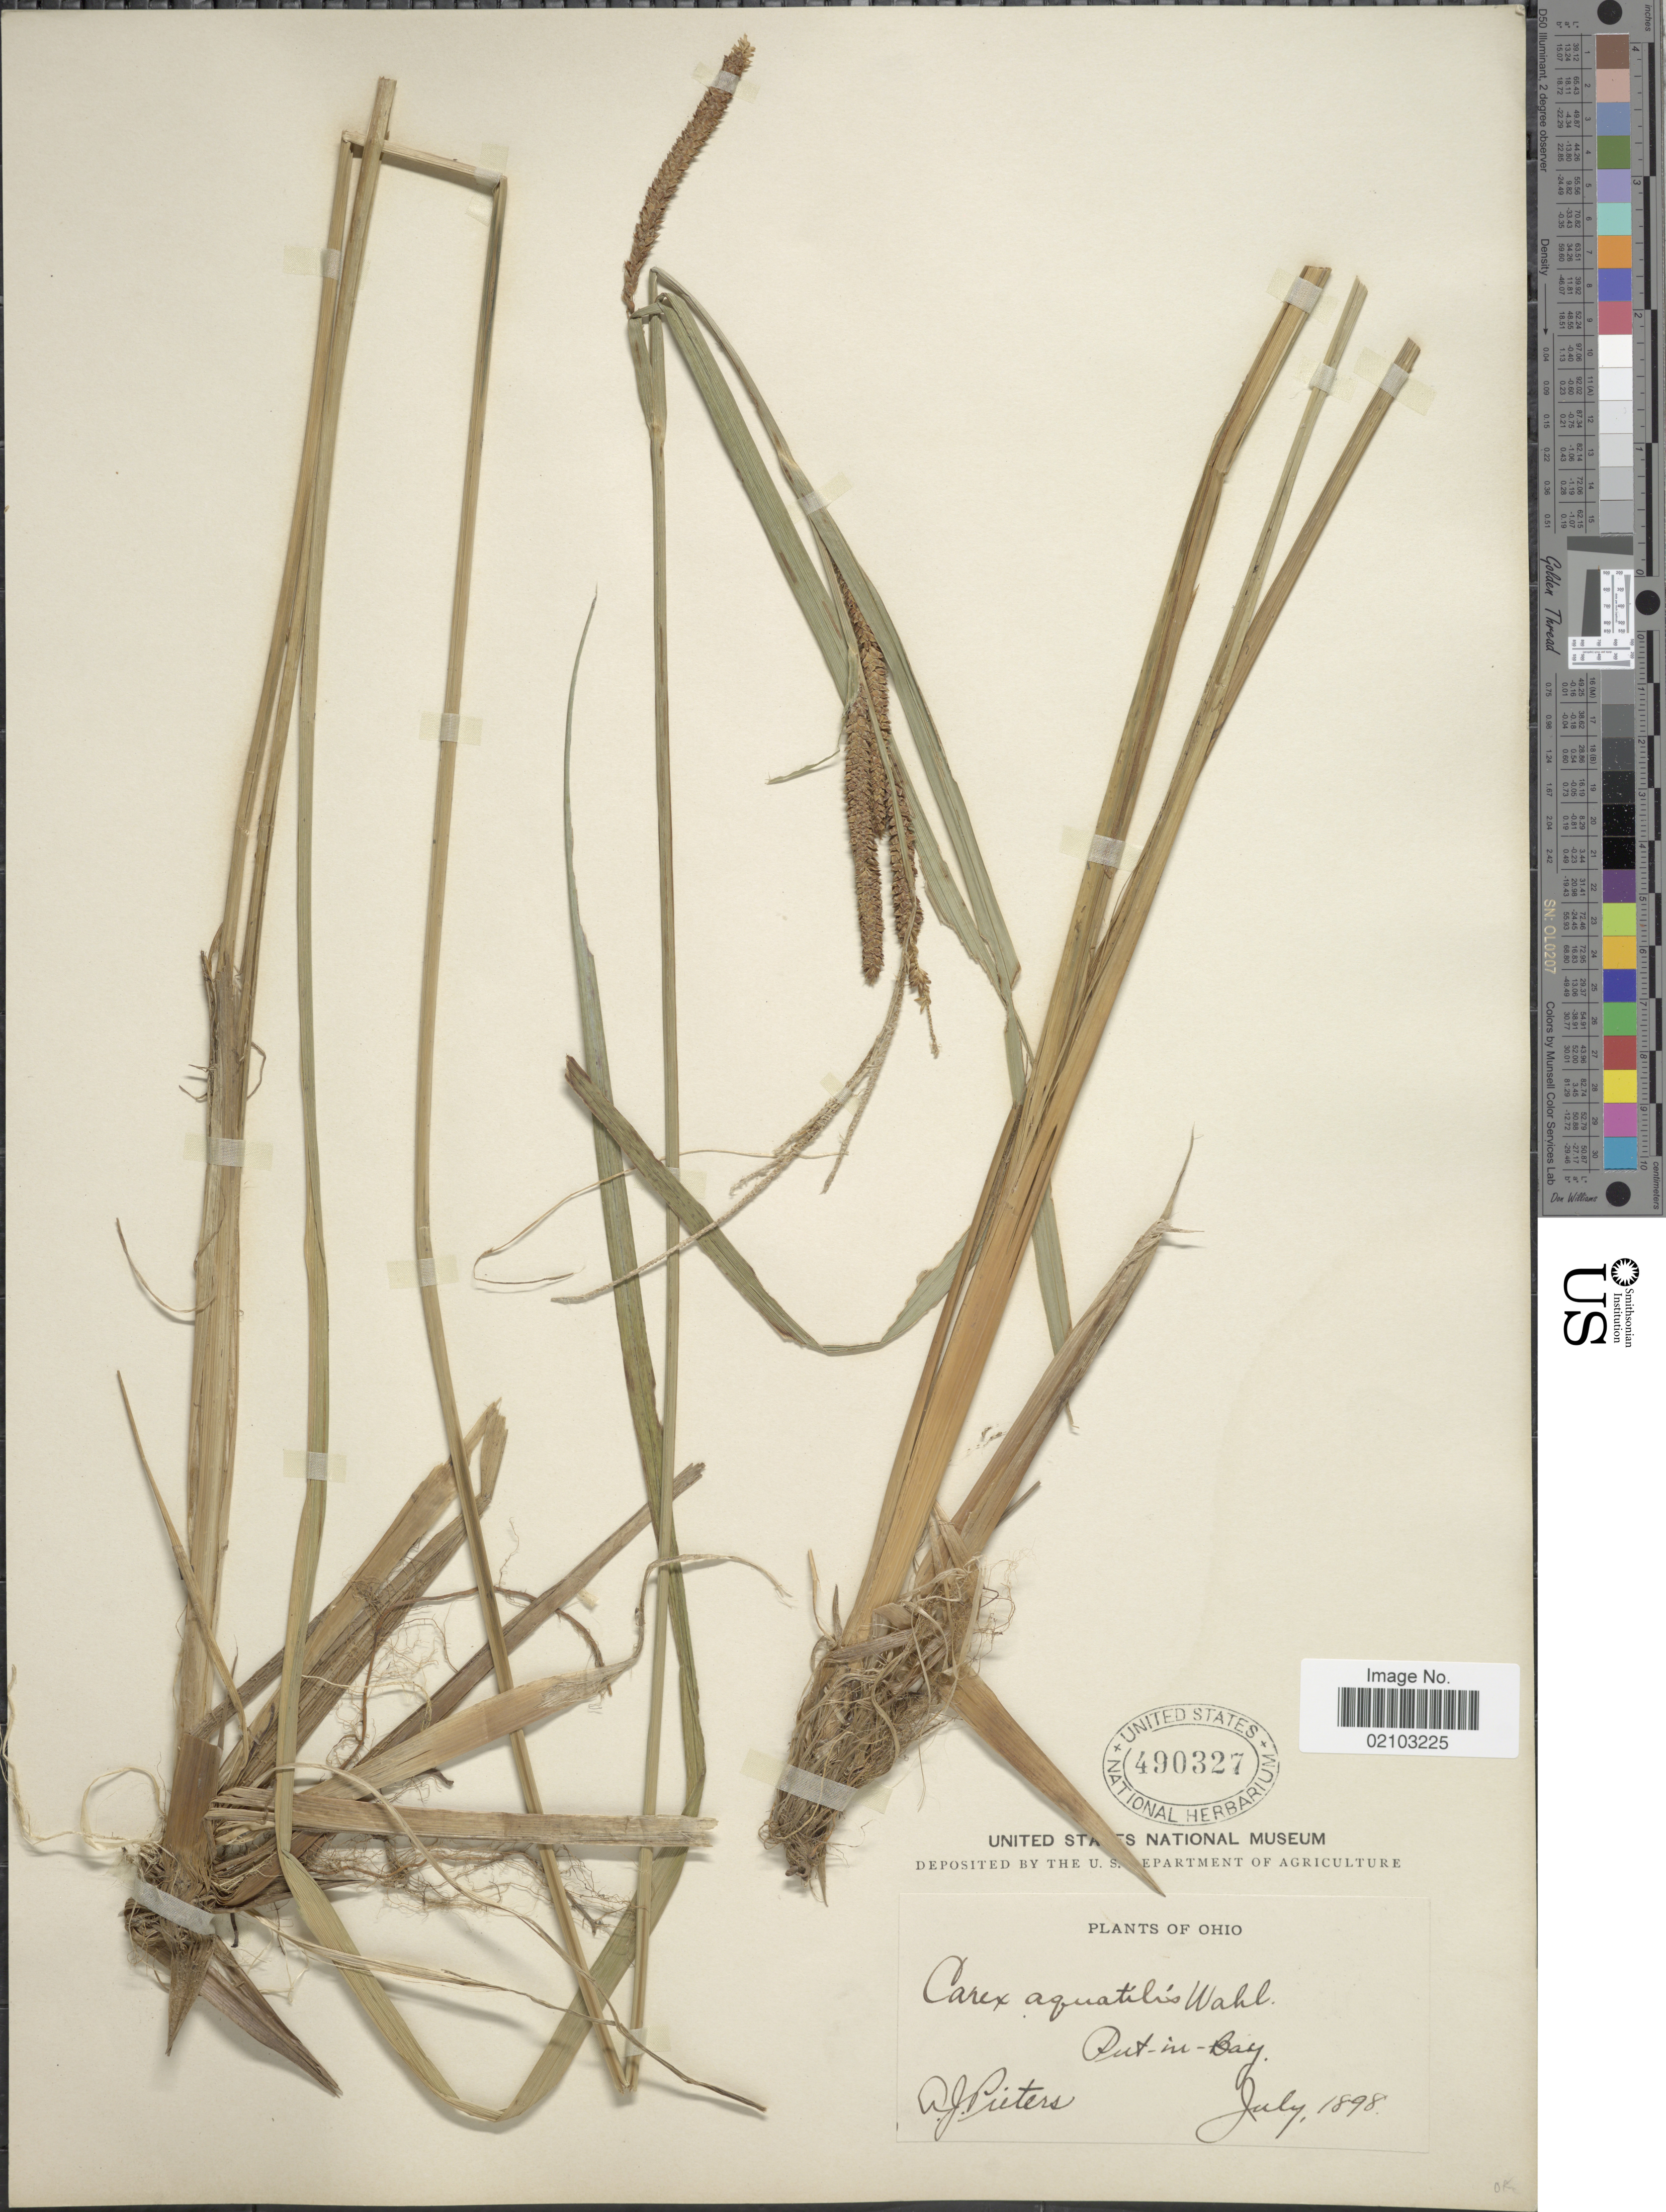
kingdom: Plantae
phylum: Tracheophyta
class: Liliopsida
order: Poales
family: Cyperaceae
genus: Carex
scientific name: Carex aquatilis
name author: Wahlenb.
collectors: A. Pieters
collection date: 1898-07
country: United States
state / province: Ohio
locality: Put-in-Bay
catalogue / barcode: US 490327